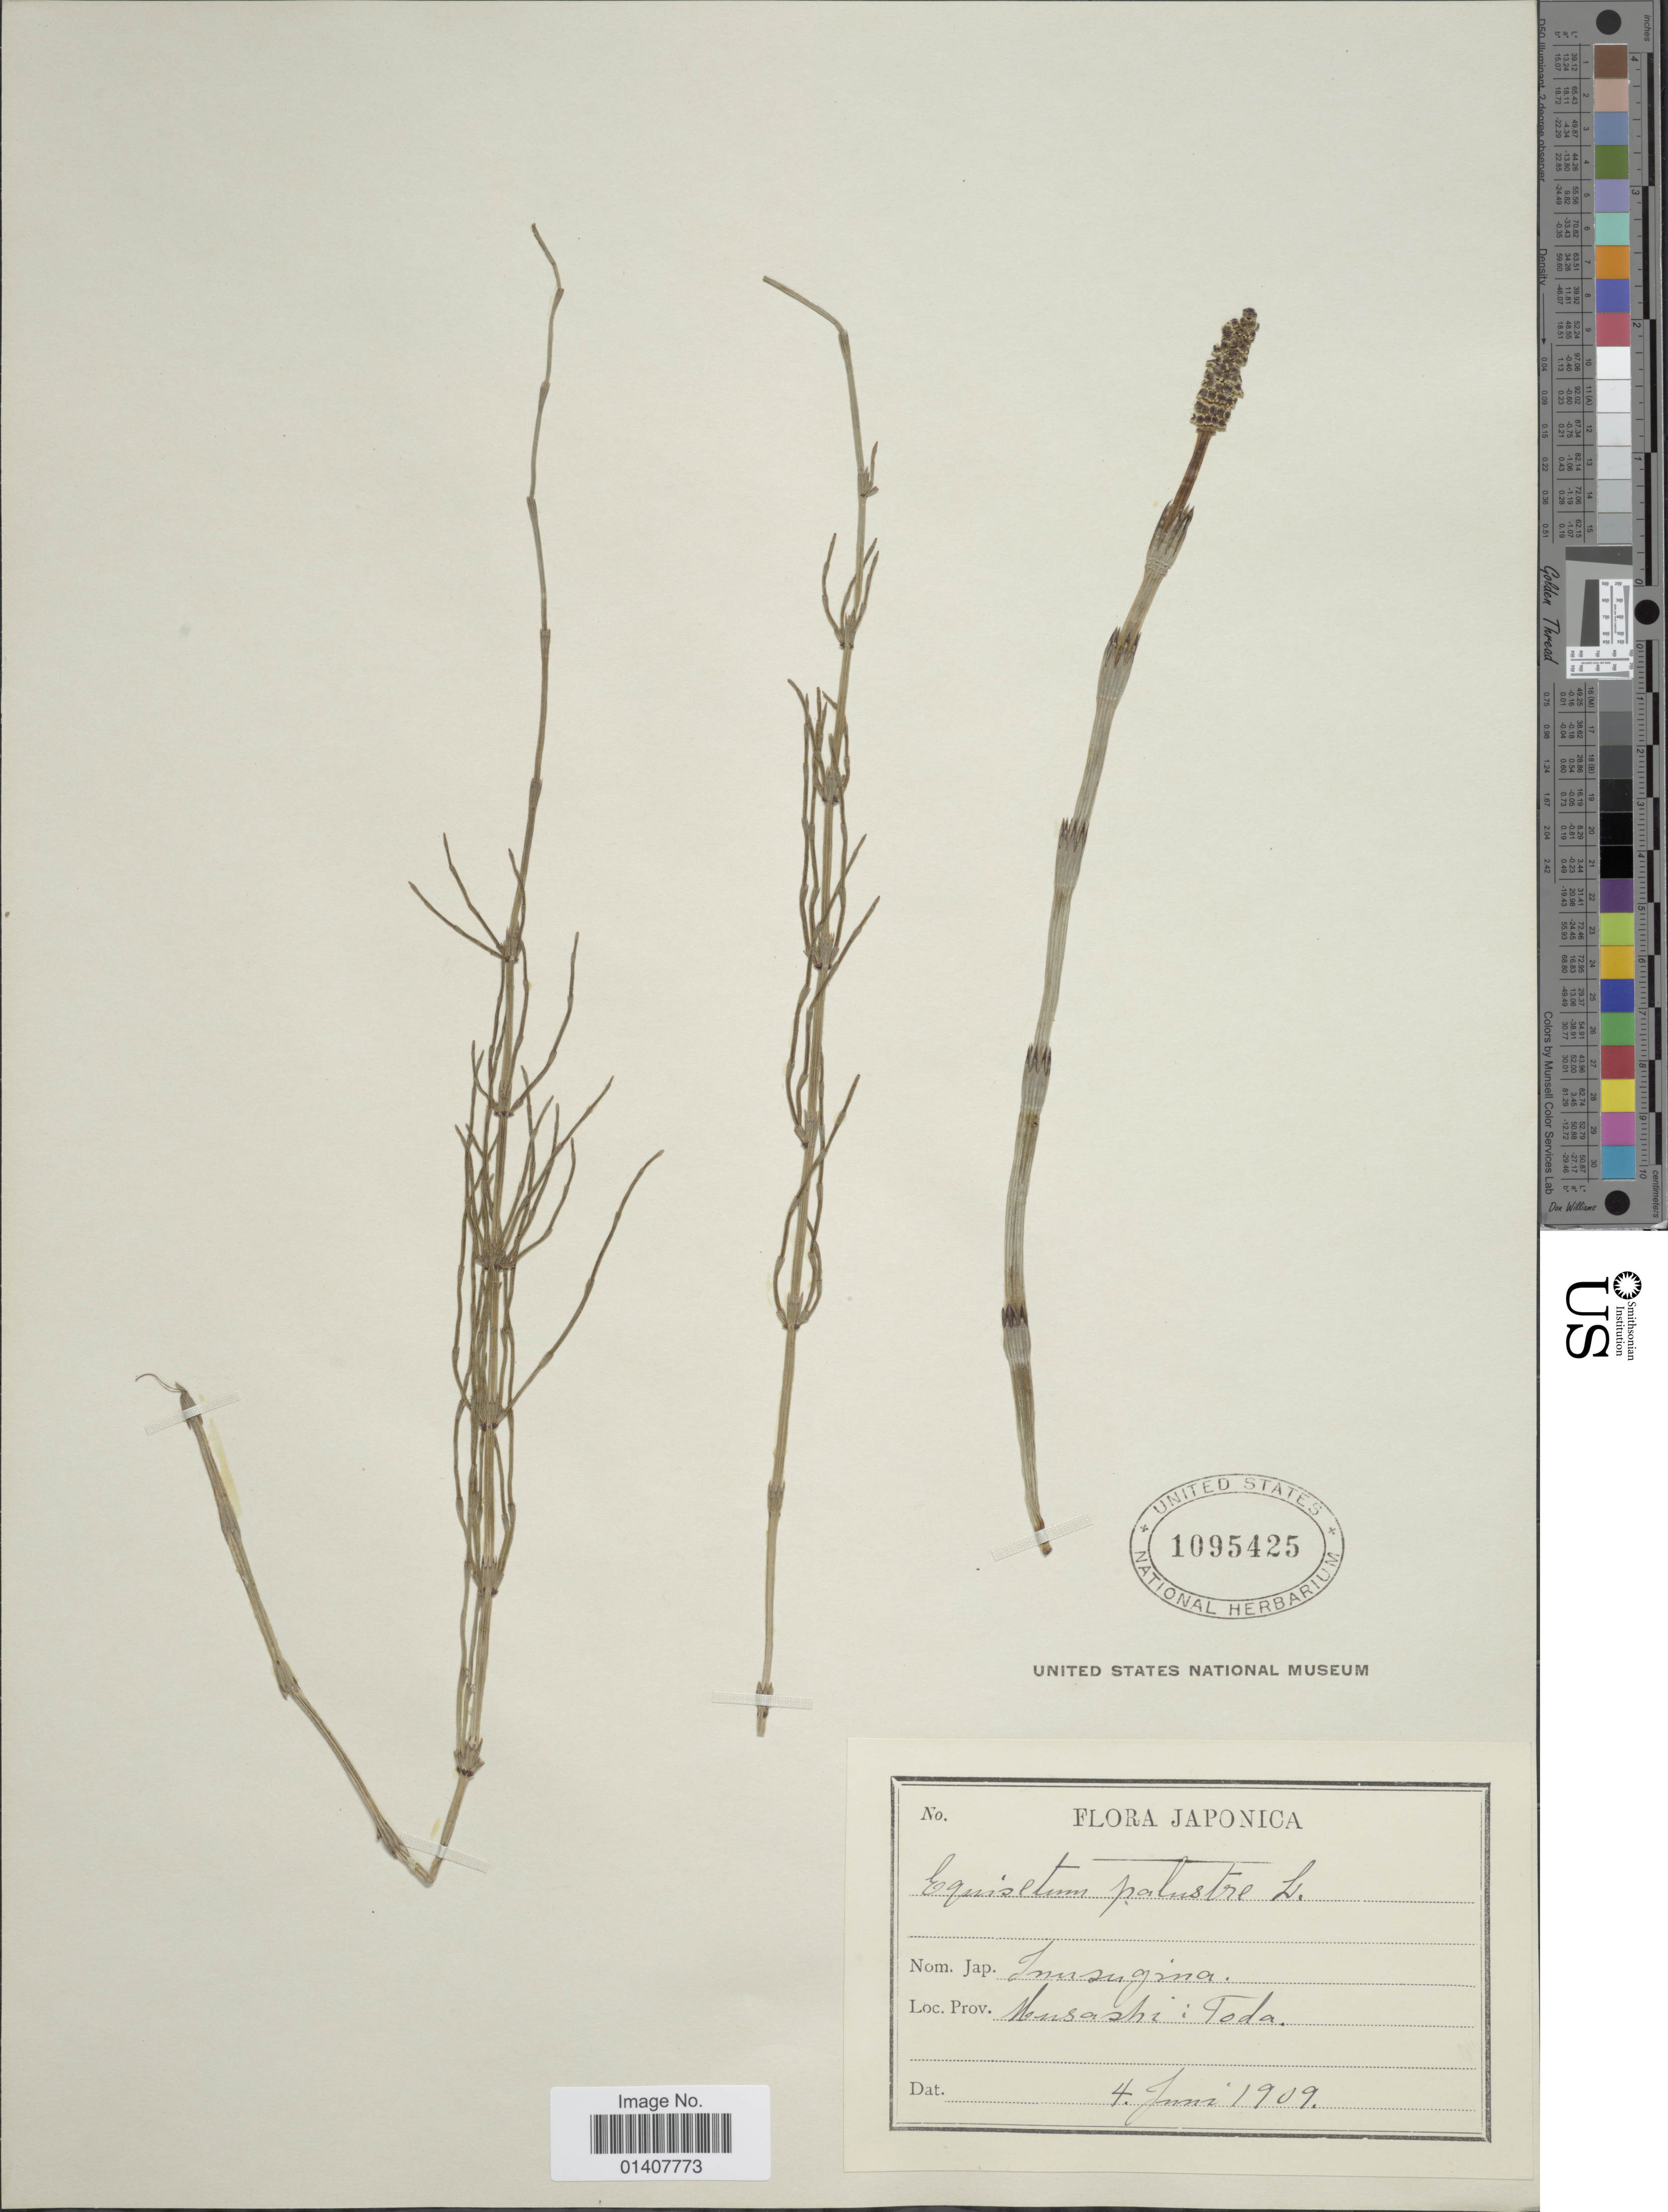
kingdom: Plantae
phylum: Tracheophyta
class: Polypodiopsida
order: Equisetales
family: Equisetaceae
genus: Equisetum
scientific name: Equisetum palustre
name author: L.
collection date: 1909-06-04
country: Japan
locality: Musashi: Toda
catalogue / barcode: US 1095425